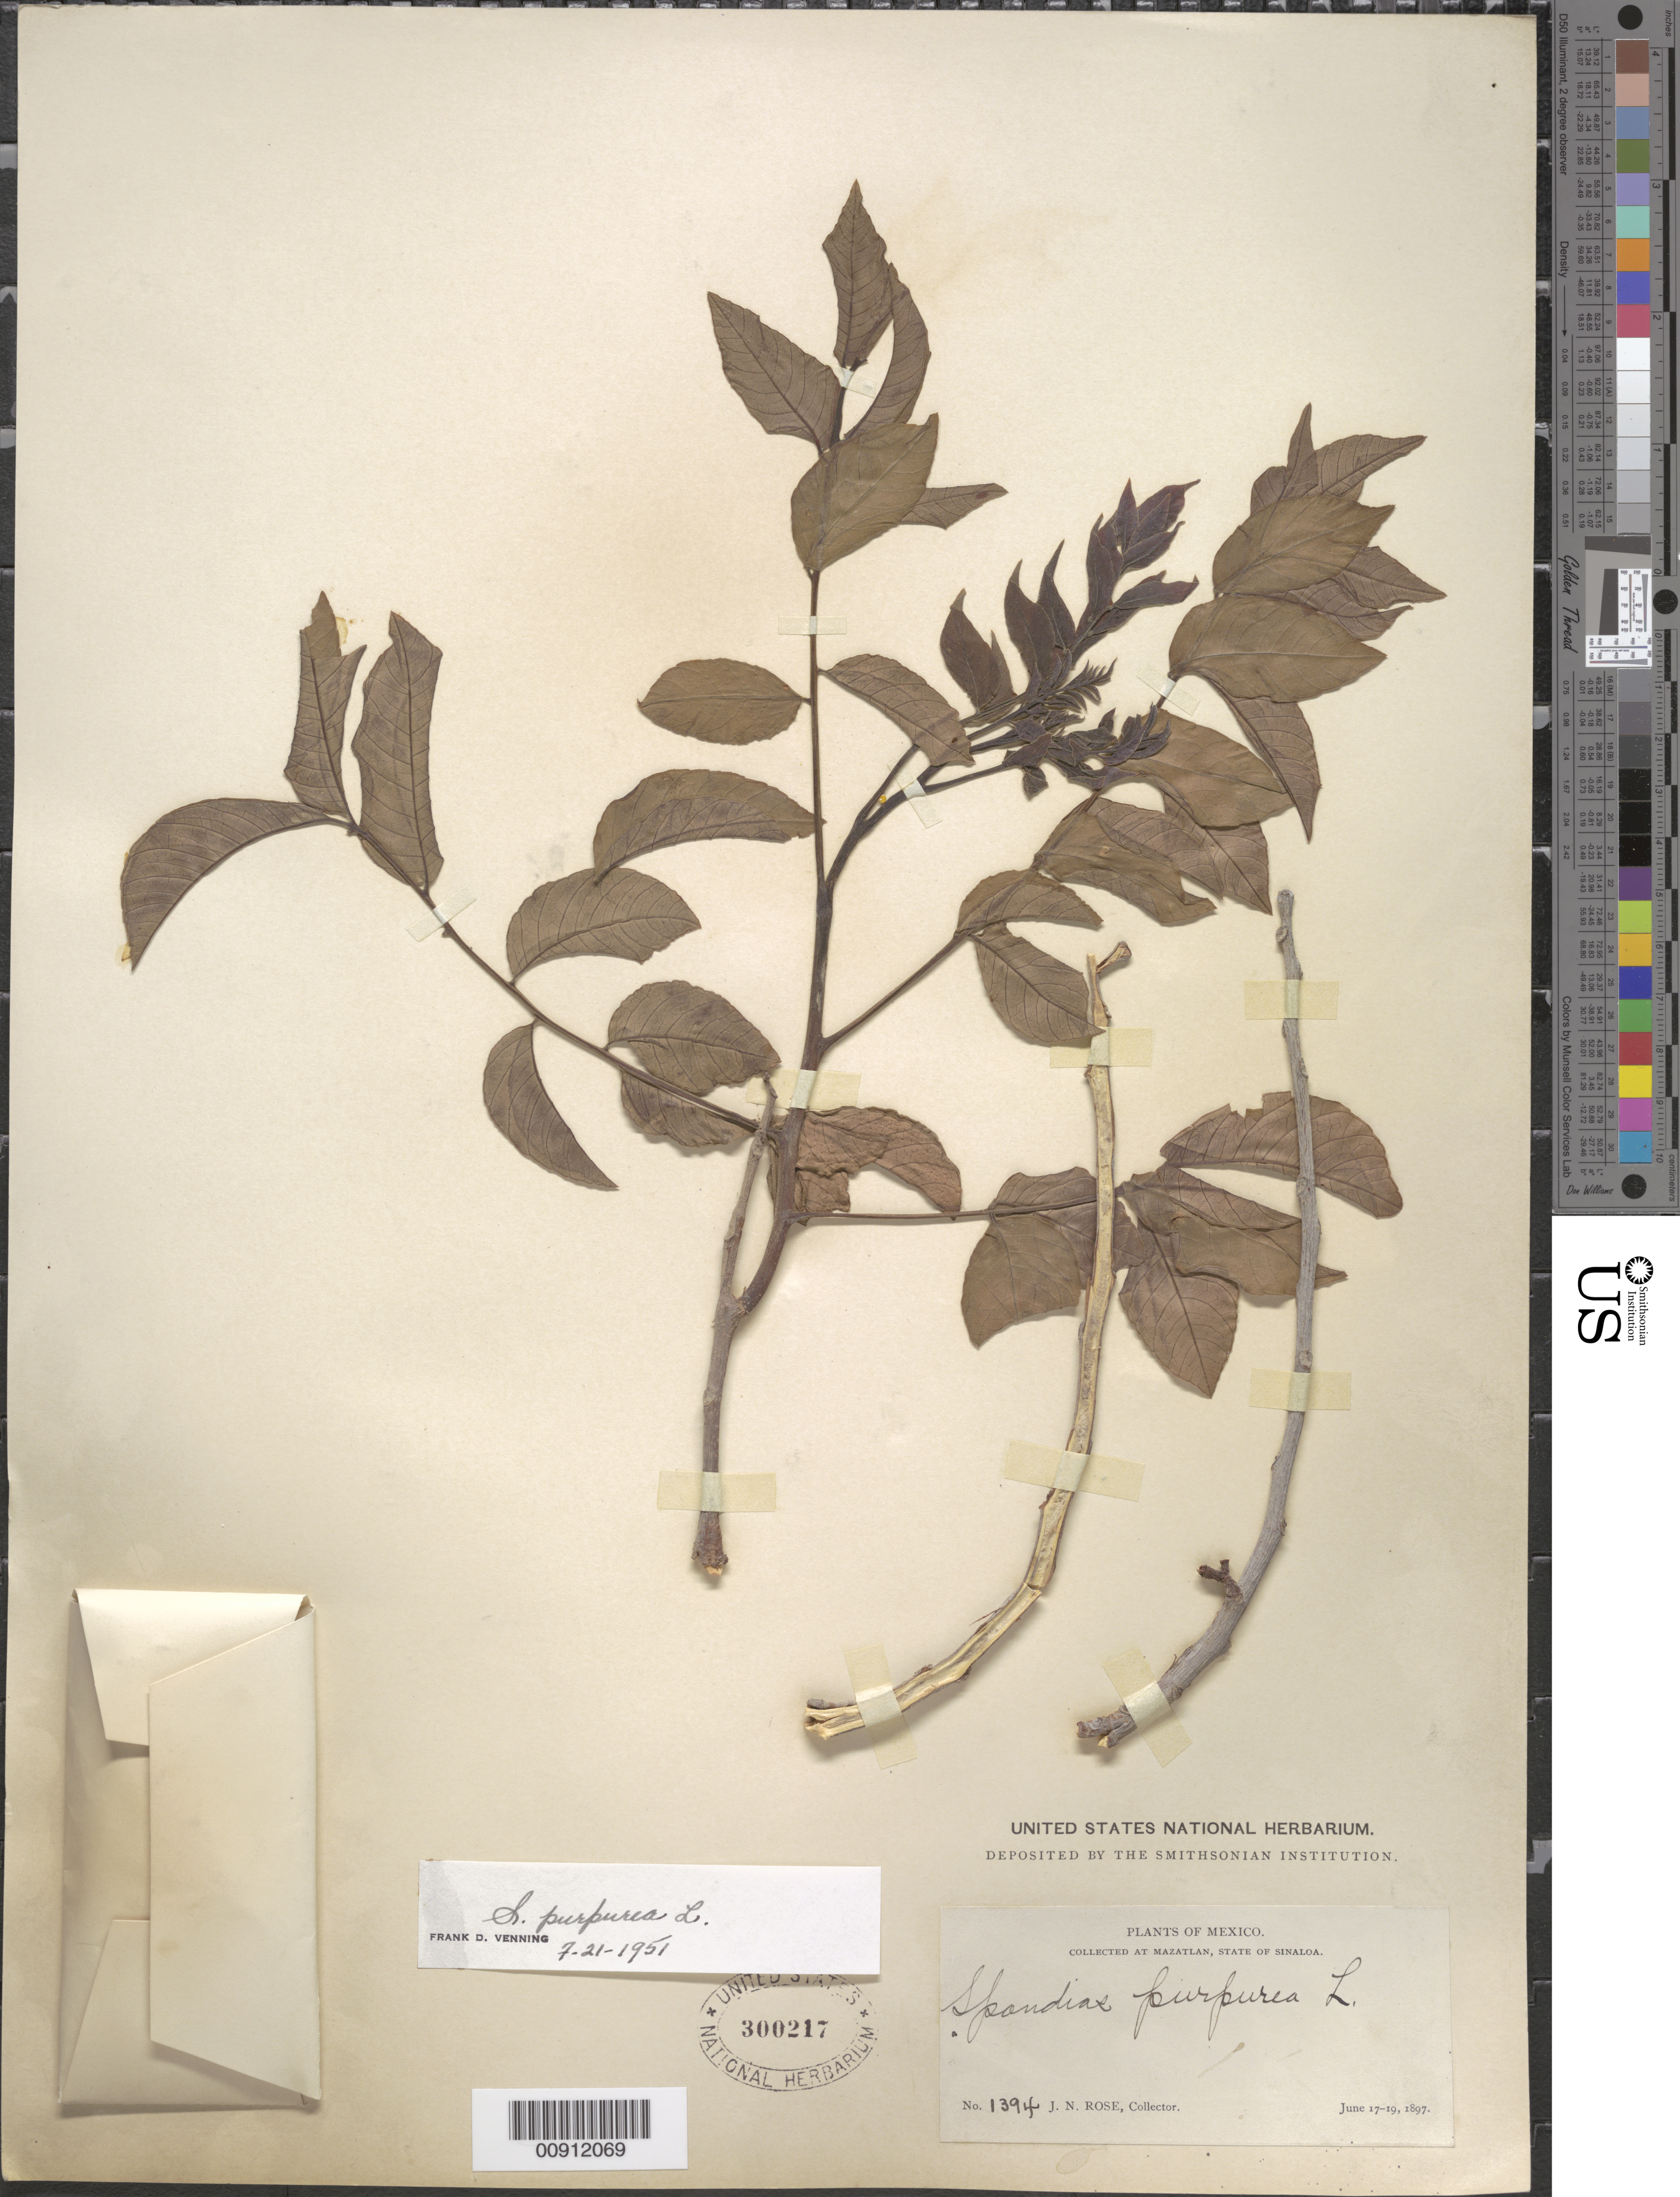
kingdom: Plantae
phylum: Tracheophyta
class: Magnoliopsida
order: Sapindales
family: Anacardiaceae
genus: Spondias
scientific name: Spondias purpurea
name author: L.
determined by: Mitchell, John D.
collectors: J. N. Rose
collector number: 1394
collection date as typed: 17 Jun 1897 to 19 Jun 1897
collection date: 1897-06-17/1897-06-19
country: Mexico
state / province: Sinaloa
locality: Mazatlán, State of Sinaloa.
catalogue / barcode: US 300217